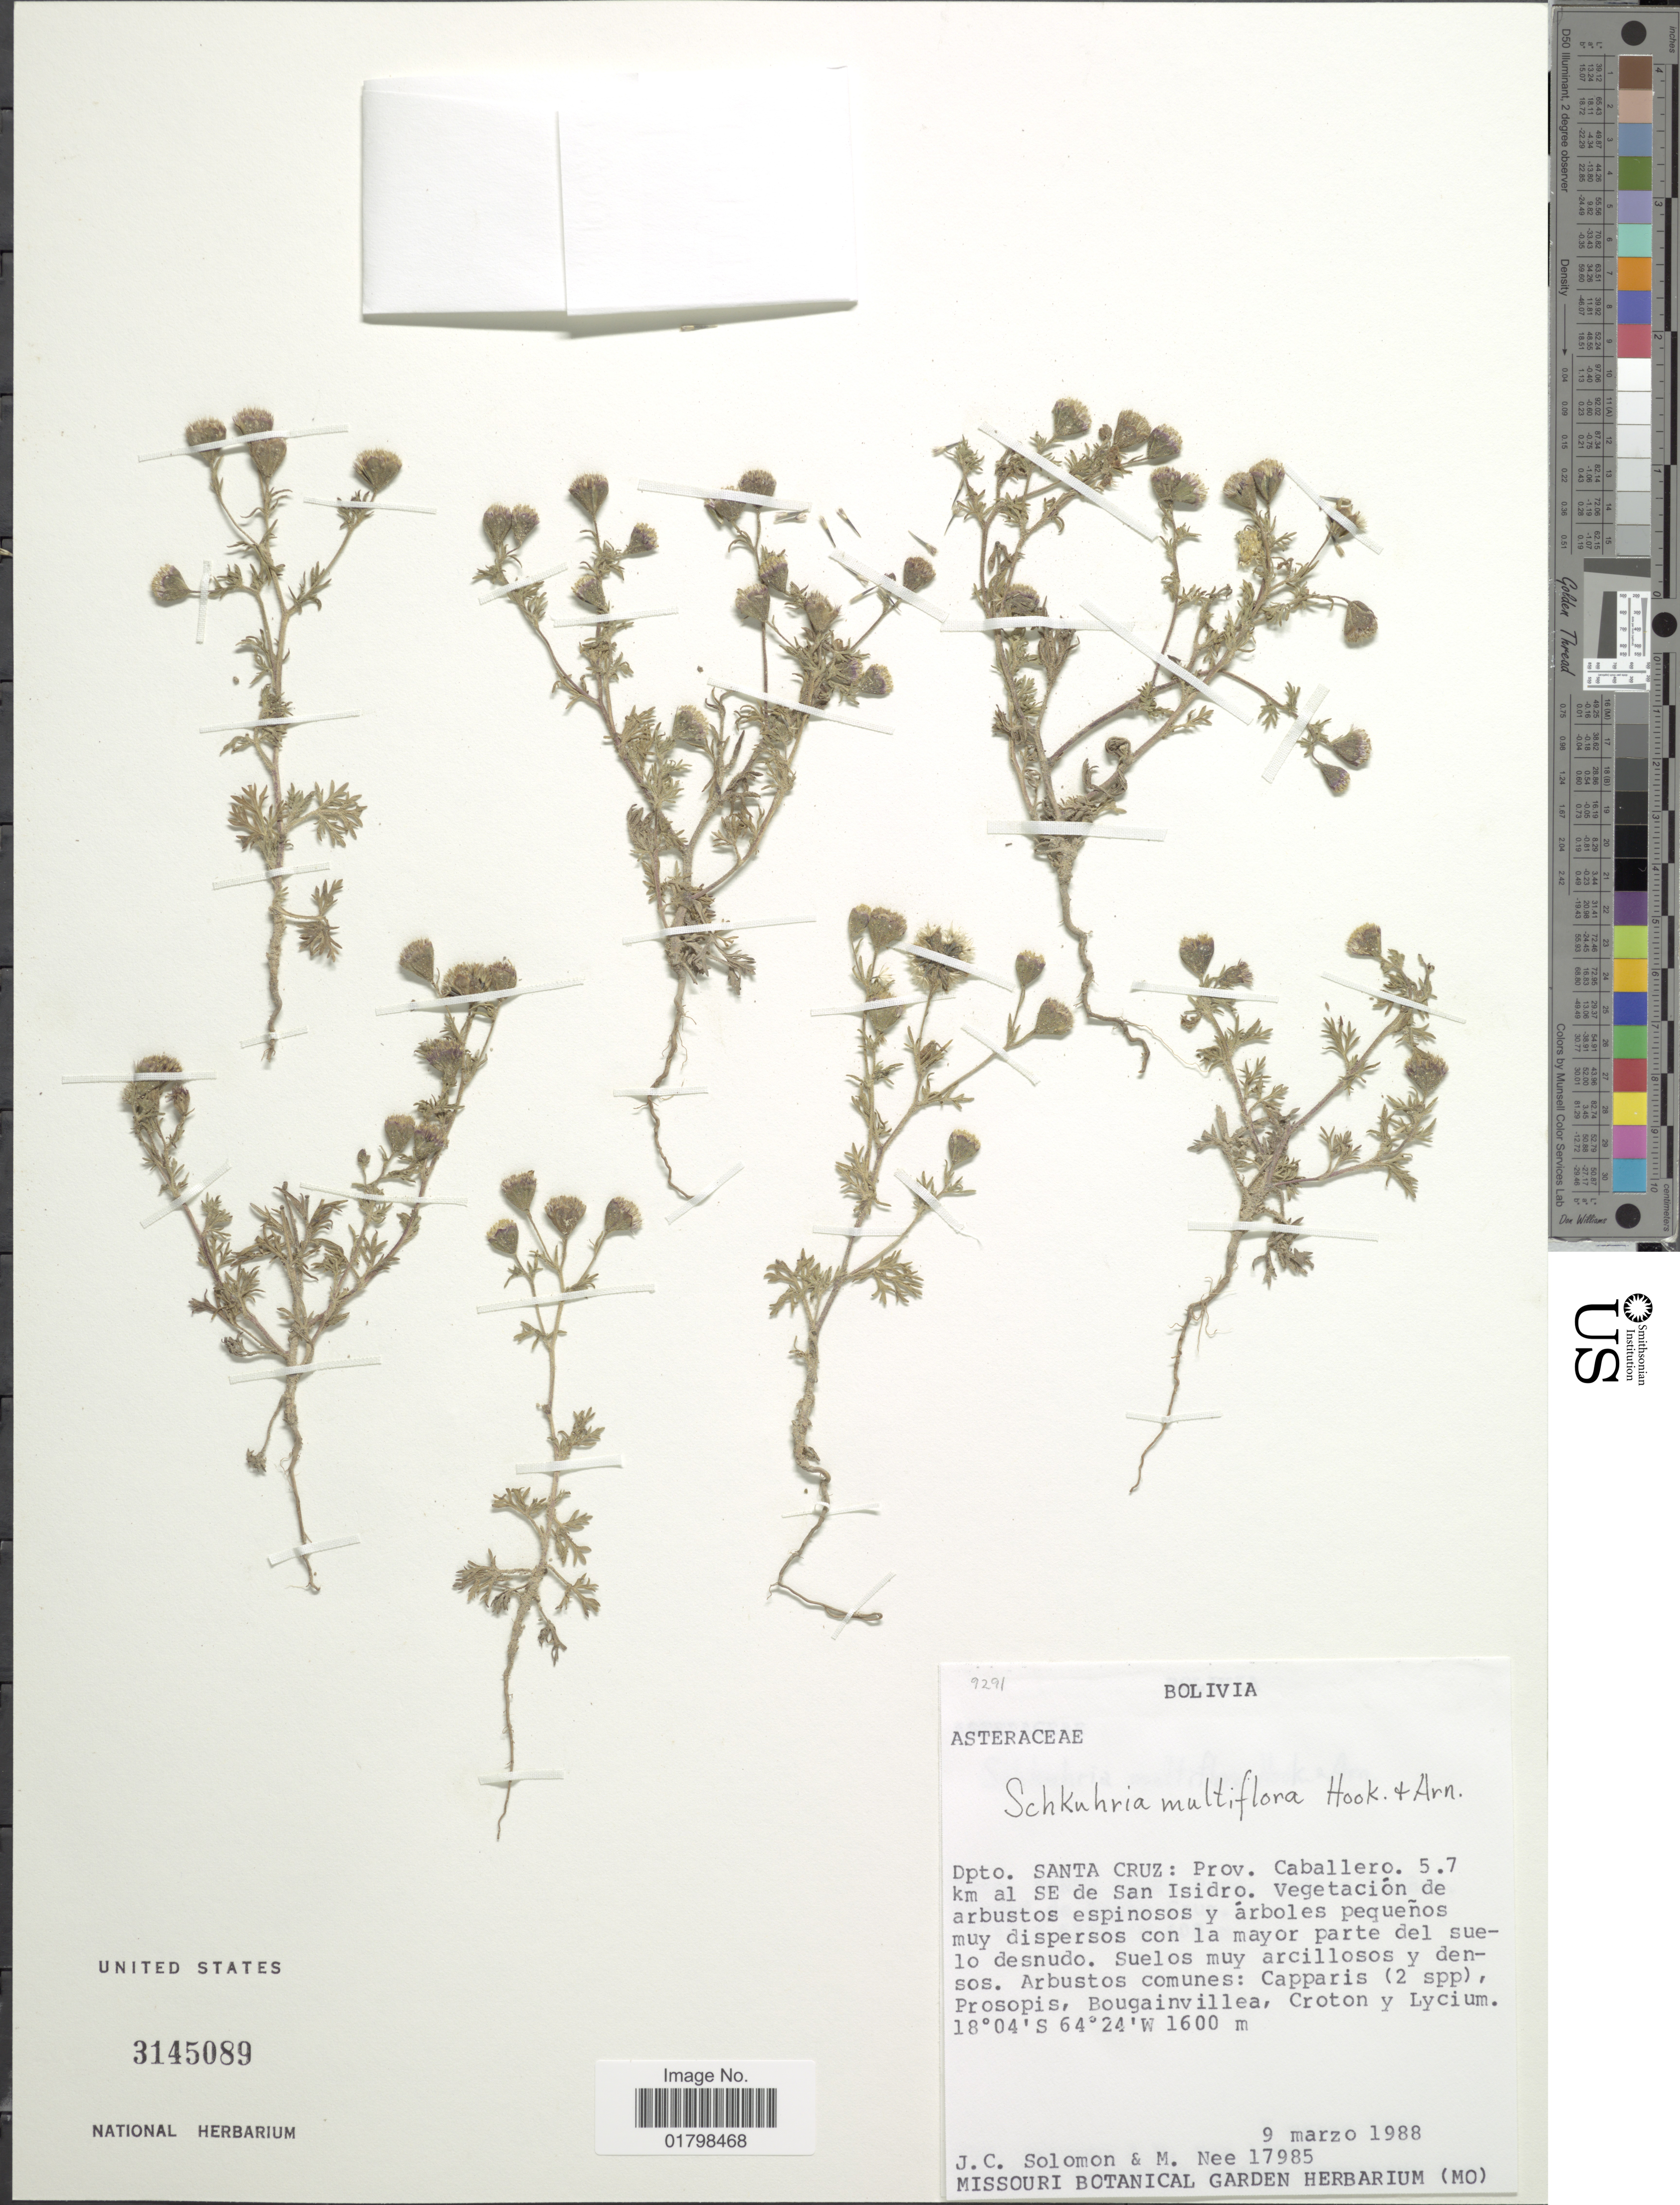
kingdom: Plantae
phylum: Tracheophyta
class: Magnoliopsida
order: Asterales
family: Asteraceae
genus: Schkuhria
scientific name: Schkuhria multiflora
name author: Hook. & Arn.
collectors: J. C. Solomon & M. Nee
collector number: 17985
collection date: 1988-03-09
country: Bolivia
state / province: Santa Cruz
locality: Prov. Caballero. 5.7 km al SE de San Isidro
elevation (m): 1600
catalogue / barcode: US 3145089